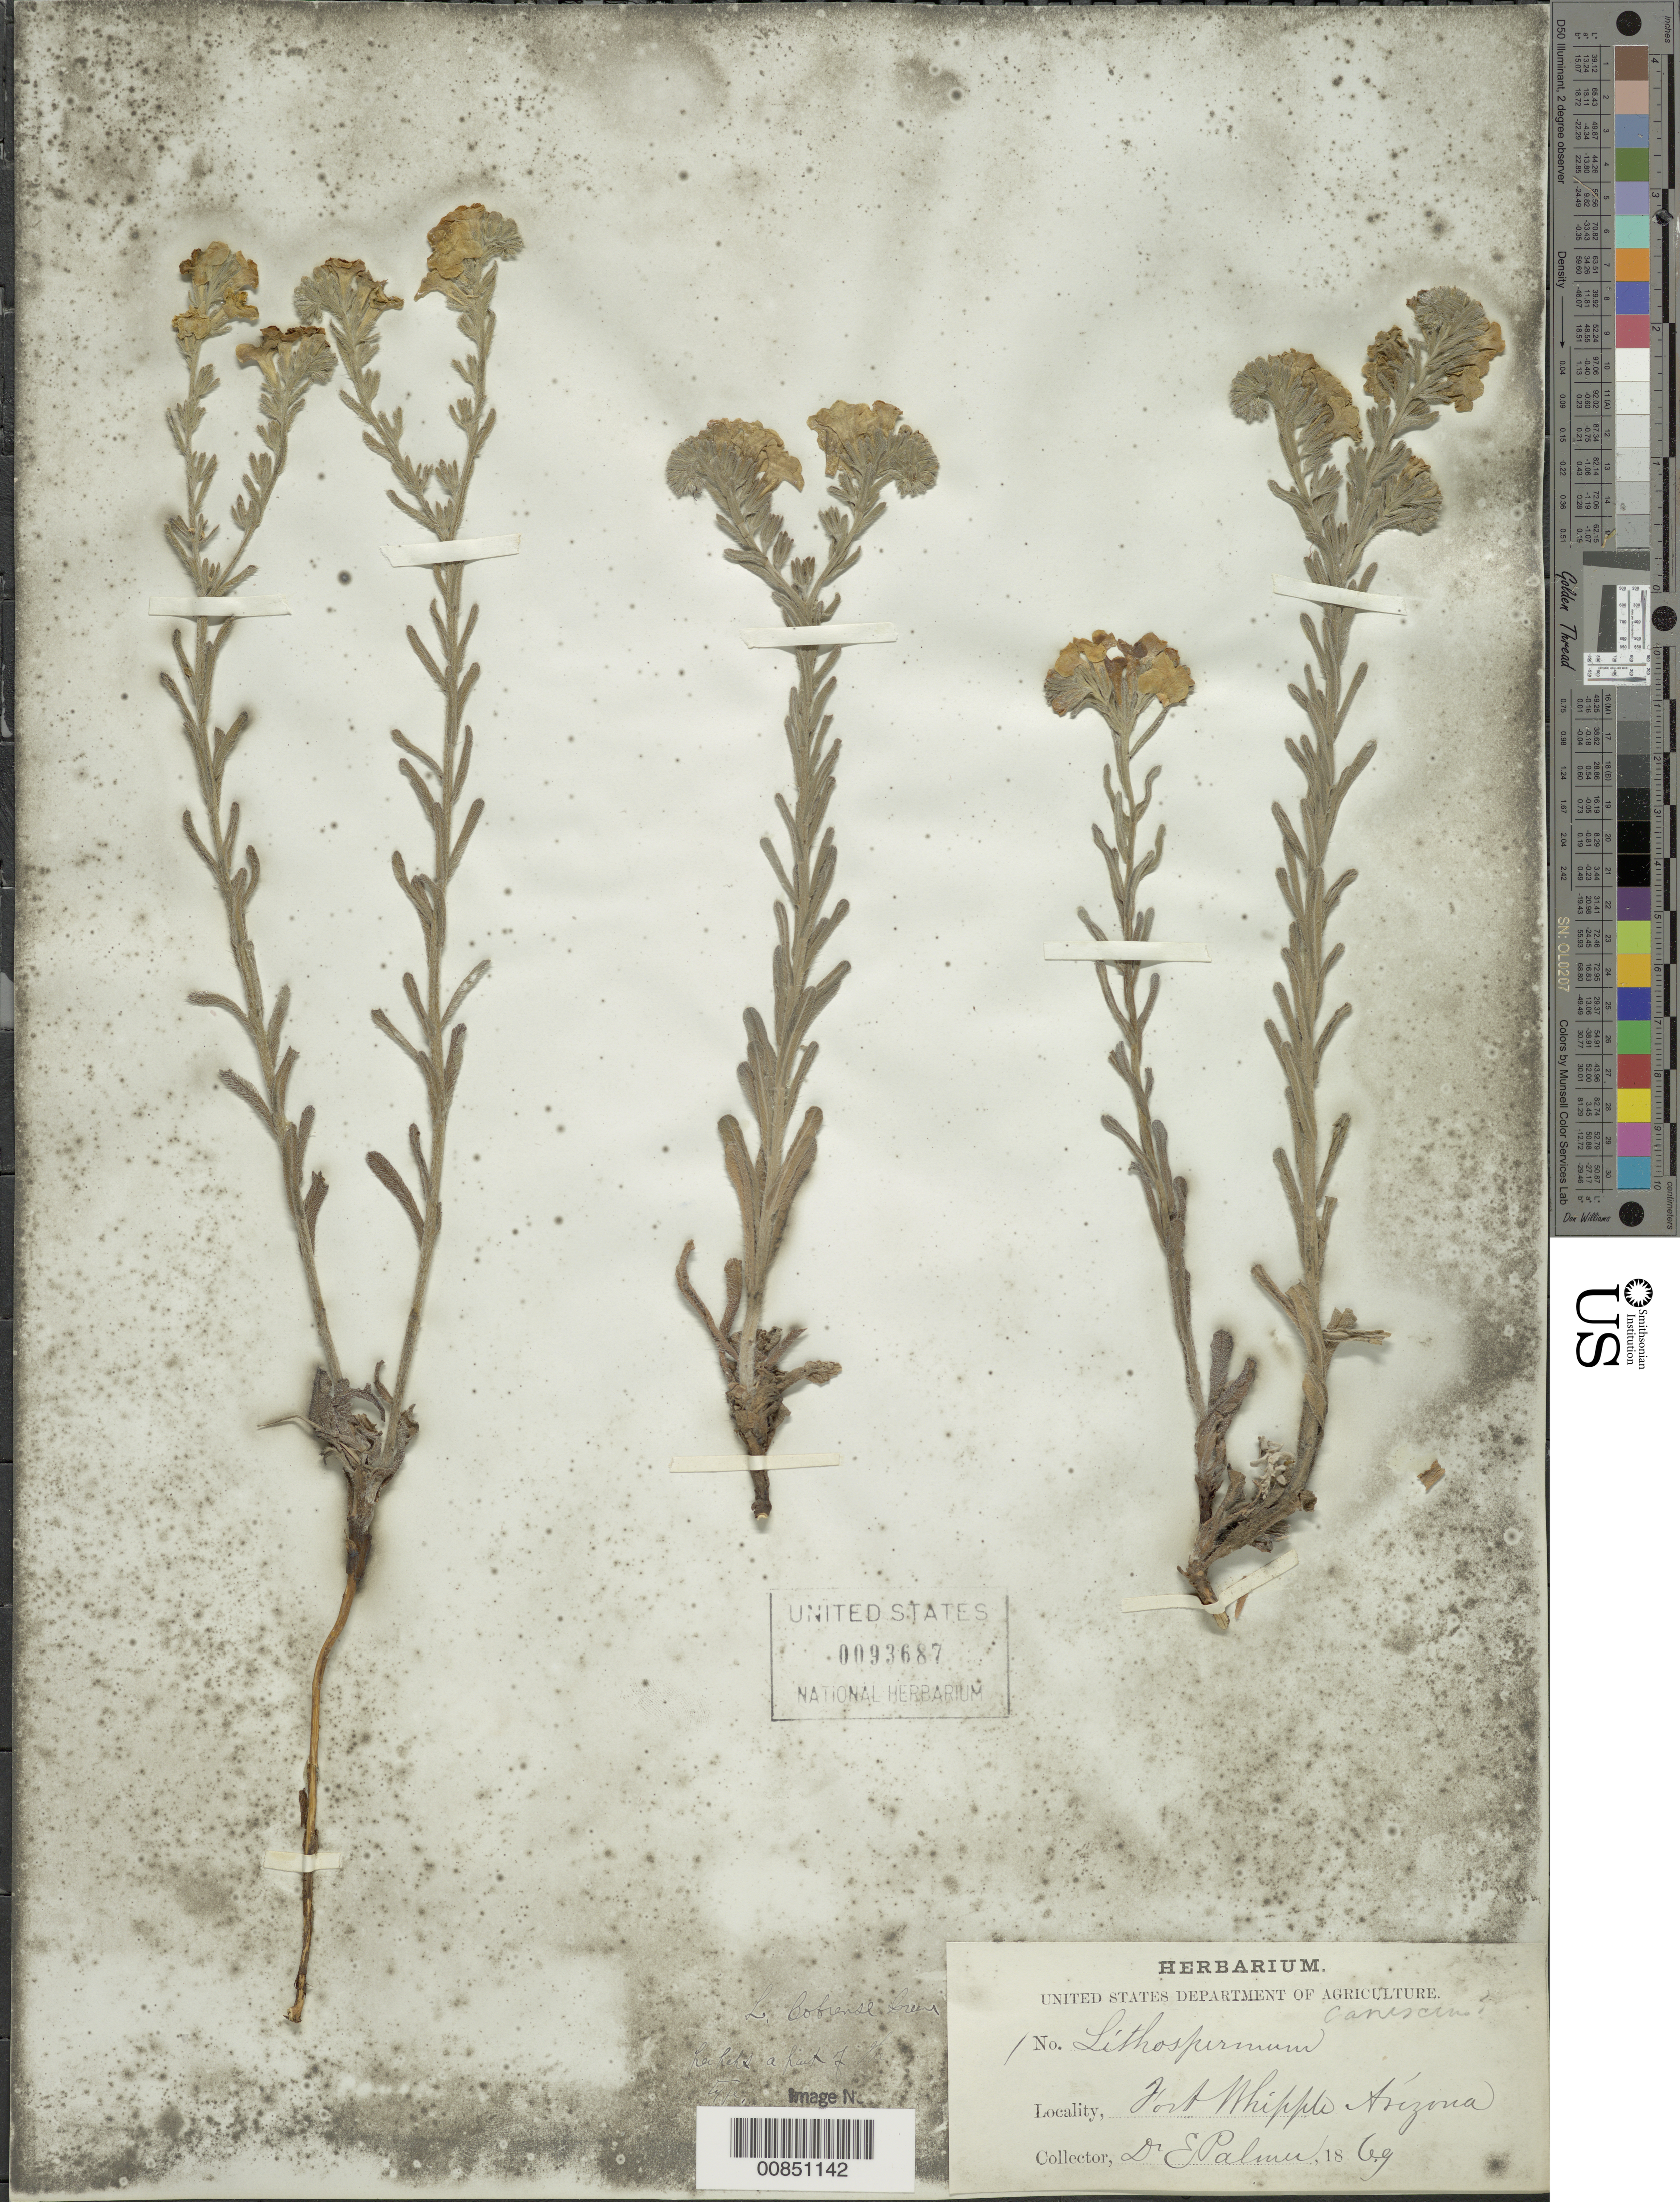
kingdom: Plantae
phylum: Tracheophyta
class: Magnoliopsida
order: Boraginales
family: Boraginaceae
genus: Lithospermum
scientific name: Lithospermum cobrense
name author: Greene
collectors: E. Palmer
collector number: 1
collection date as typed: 1869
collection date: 1869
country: United States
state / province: Arizona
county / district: Yavapai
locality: Fort Whipple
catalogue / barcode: US 93687